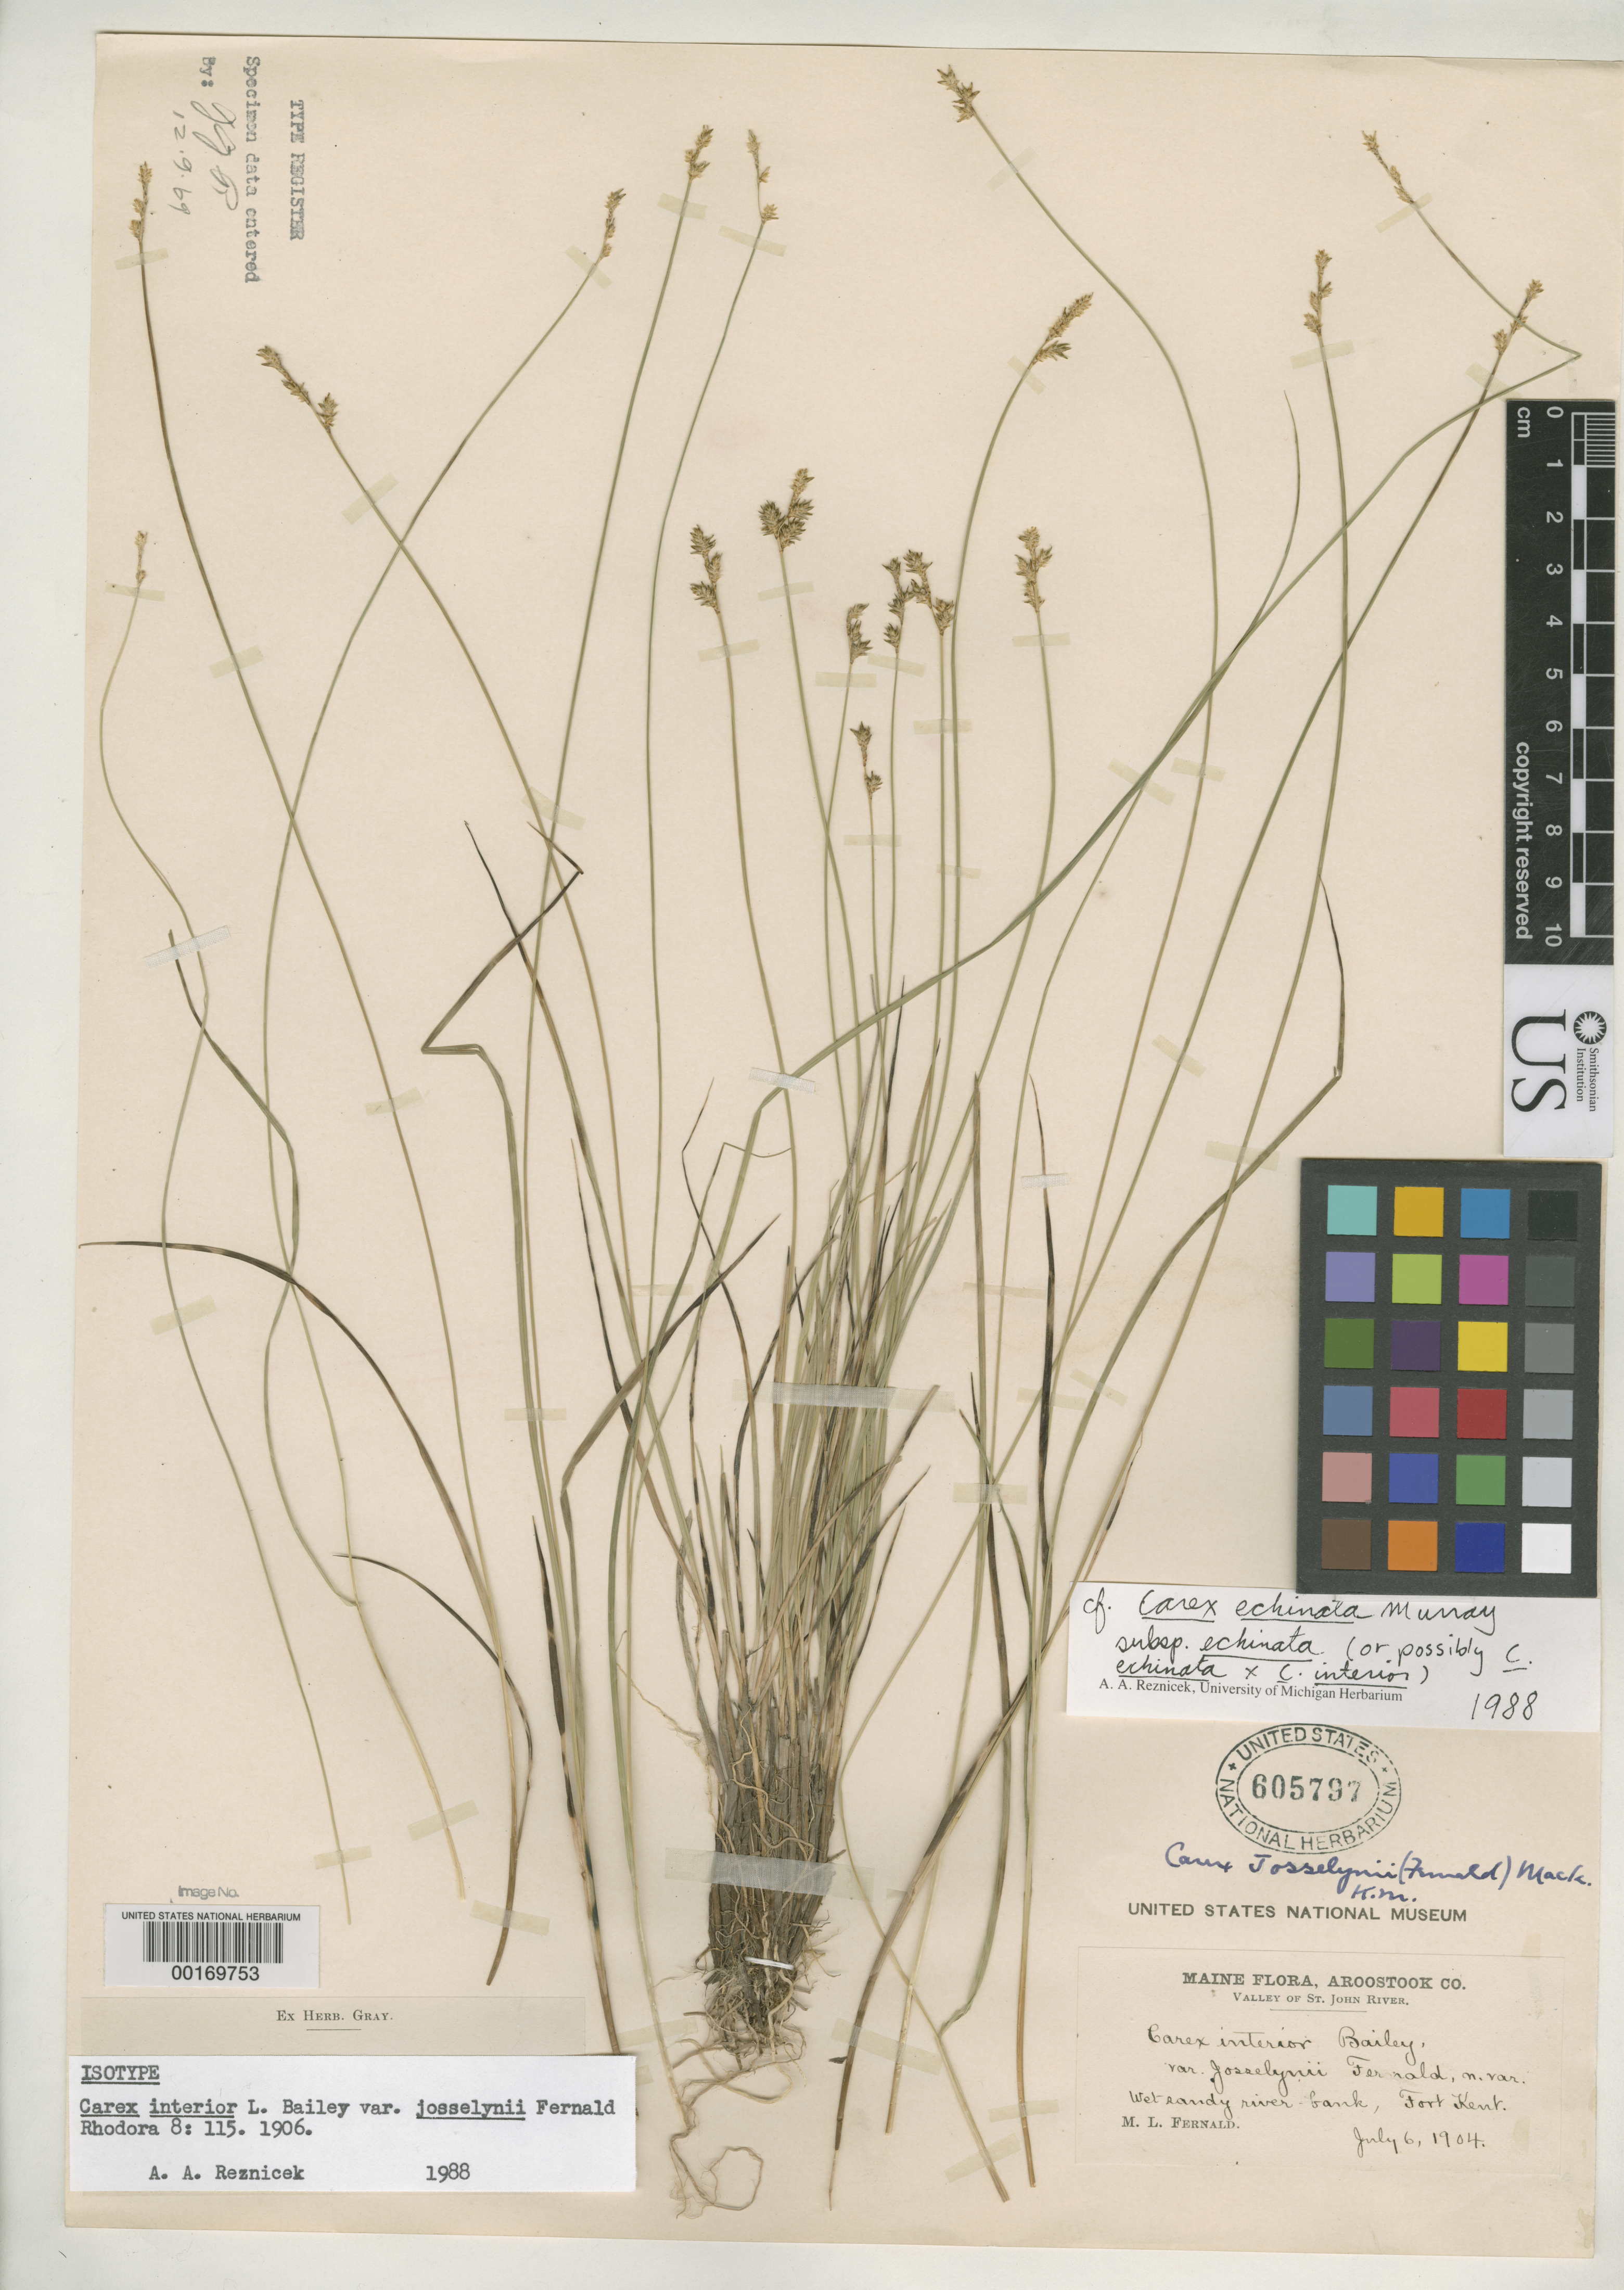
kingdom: Plantae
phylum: Tracheophyta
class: Liliopsida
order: Poales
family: Cyperaceae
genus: Carex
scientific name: Carex interior var. josselynii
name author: Fernald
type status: Isotype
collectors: M. L. Fernald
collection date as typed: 06 Jul 1904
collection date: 1904-07-06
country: United States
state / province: Maine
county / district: Aroostook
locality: Valley of St. John River, Fort Kent.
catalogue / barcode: US 605797